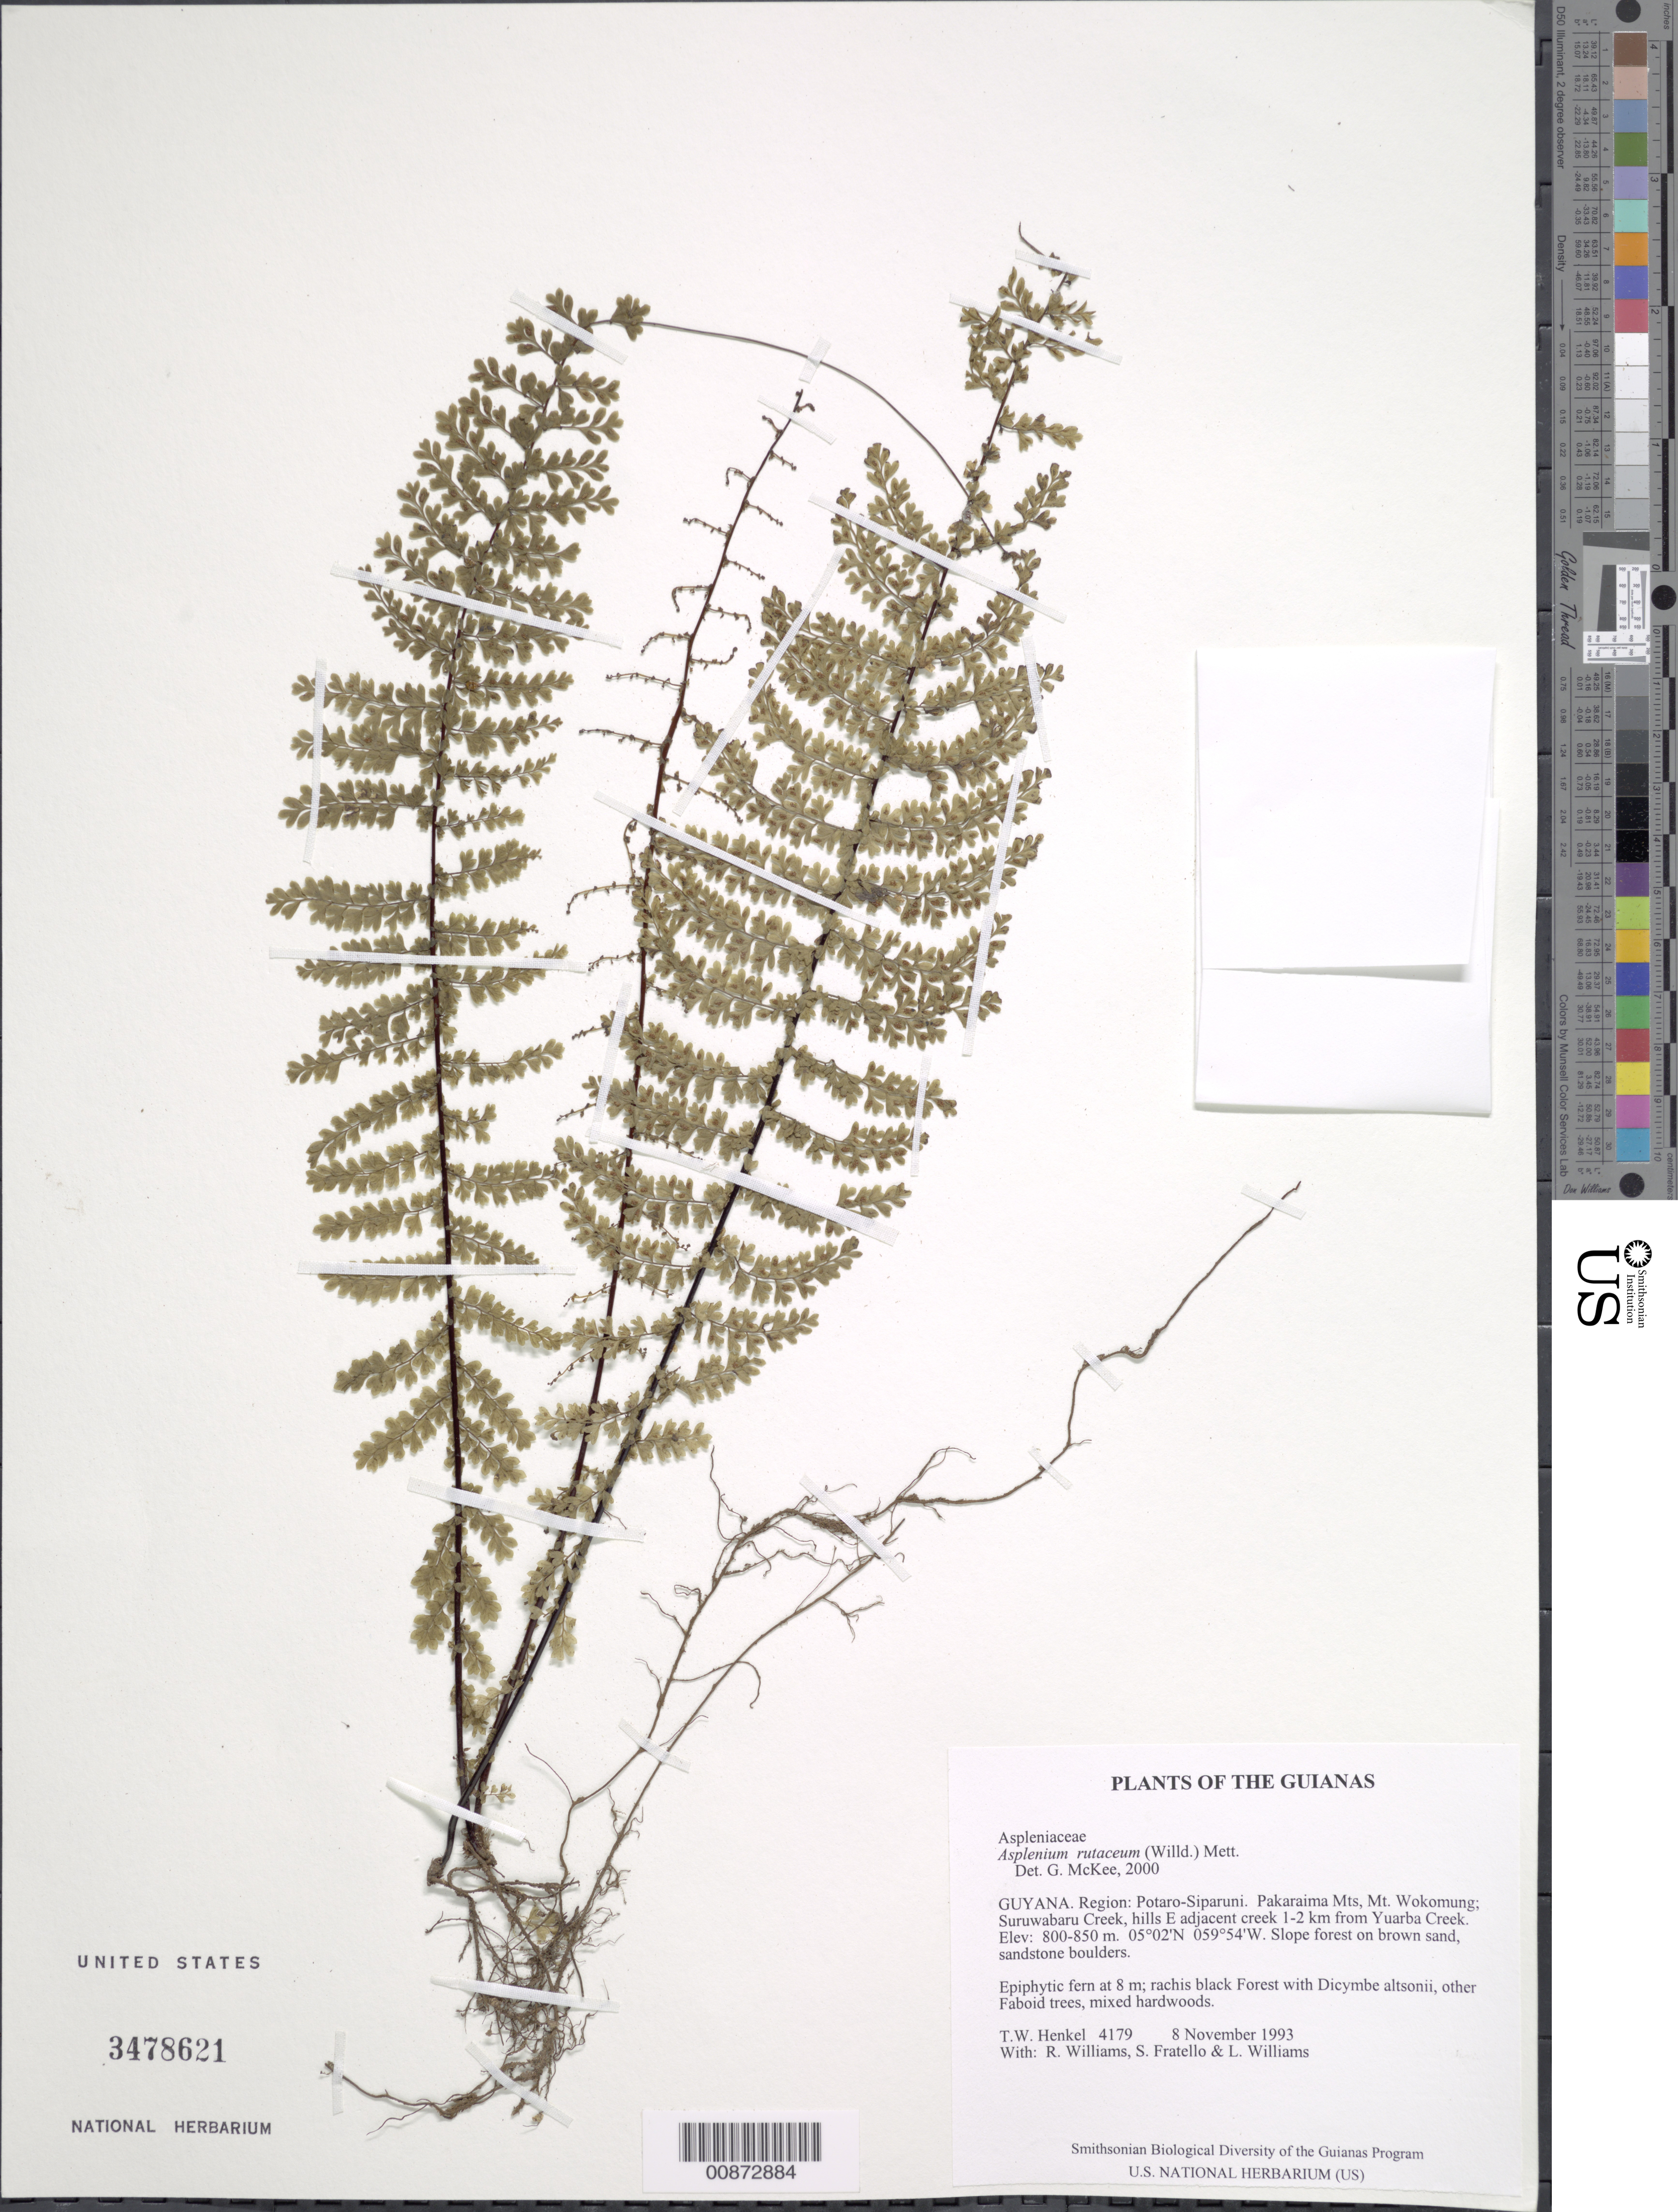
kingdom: Plantae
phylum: Tracheophyta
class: Polypodiopsida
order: Polypodiales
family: Aspleniaceae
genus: Asplenium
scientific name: Asplenium rutaceum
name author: (Willd.) Mett.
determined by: McKee, G. S., (US), NMNH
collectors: T. Henkel, R. Williams, S. Fratello & L. Williams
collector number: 4179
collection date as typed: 8 November 1993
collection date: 1993-11-08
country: Guyana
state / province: Potaro-Siparuni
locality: Pakaraima Mts, Mt. Wokomung; Suruwabaru Creek, hills E adjacent creek 1-2 km from Yuarba Creek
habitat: Slope forest on brown sand, sandstone boulders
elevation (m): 800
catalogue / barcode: US 3478621